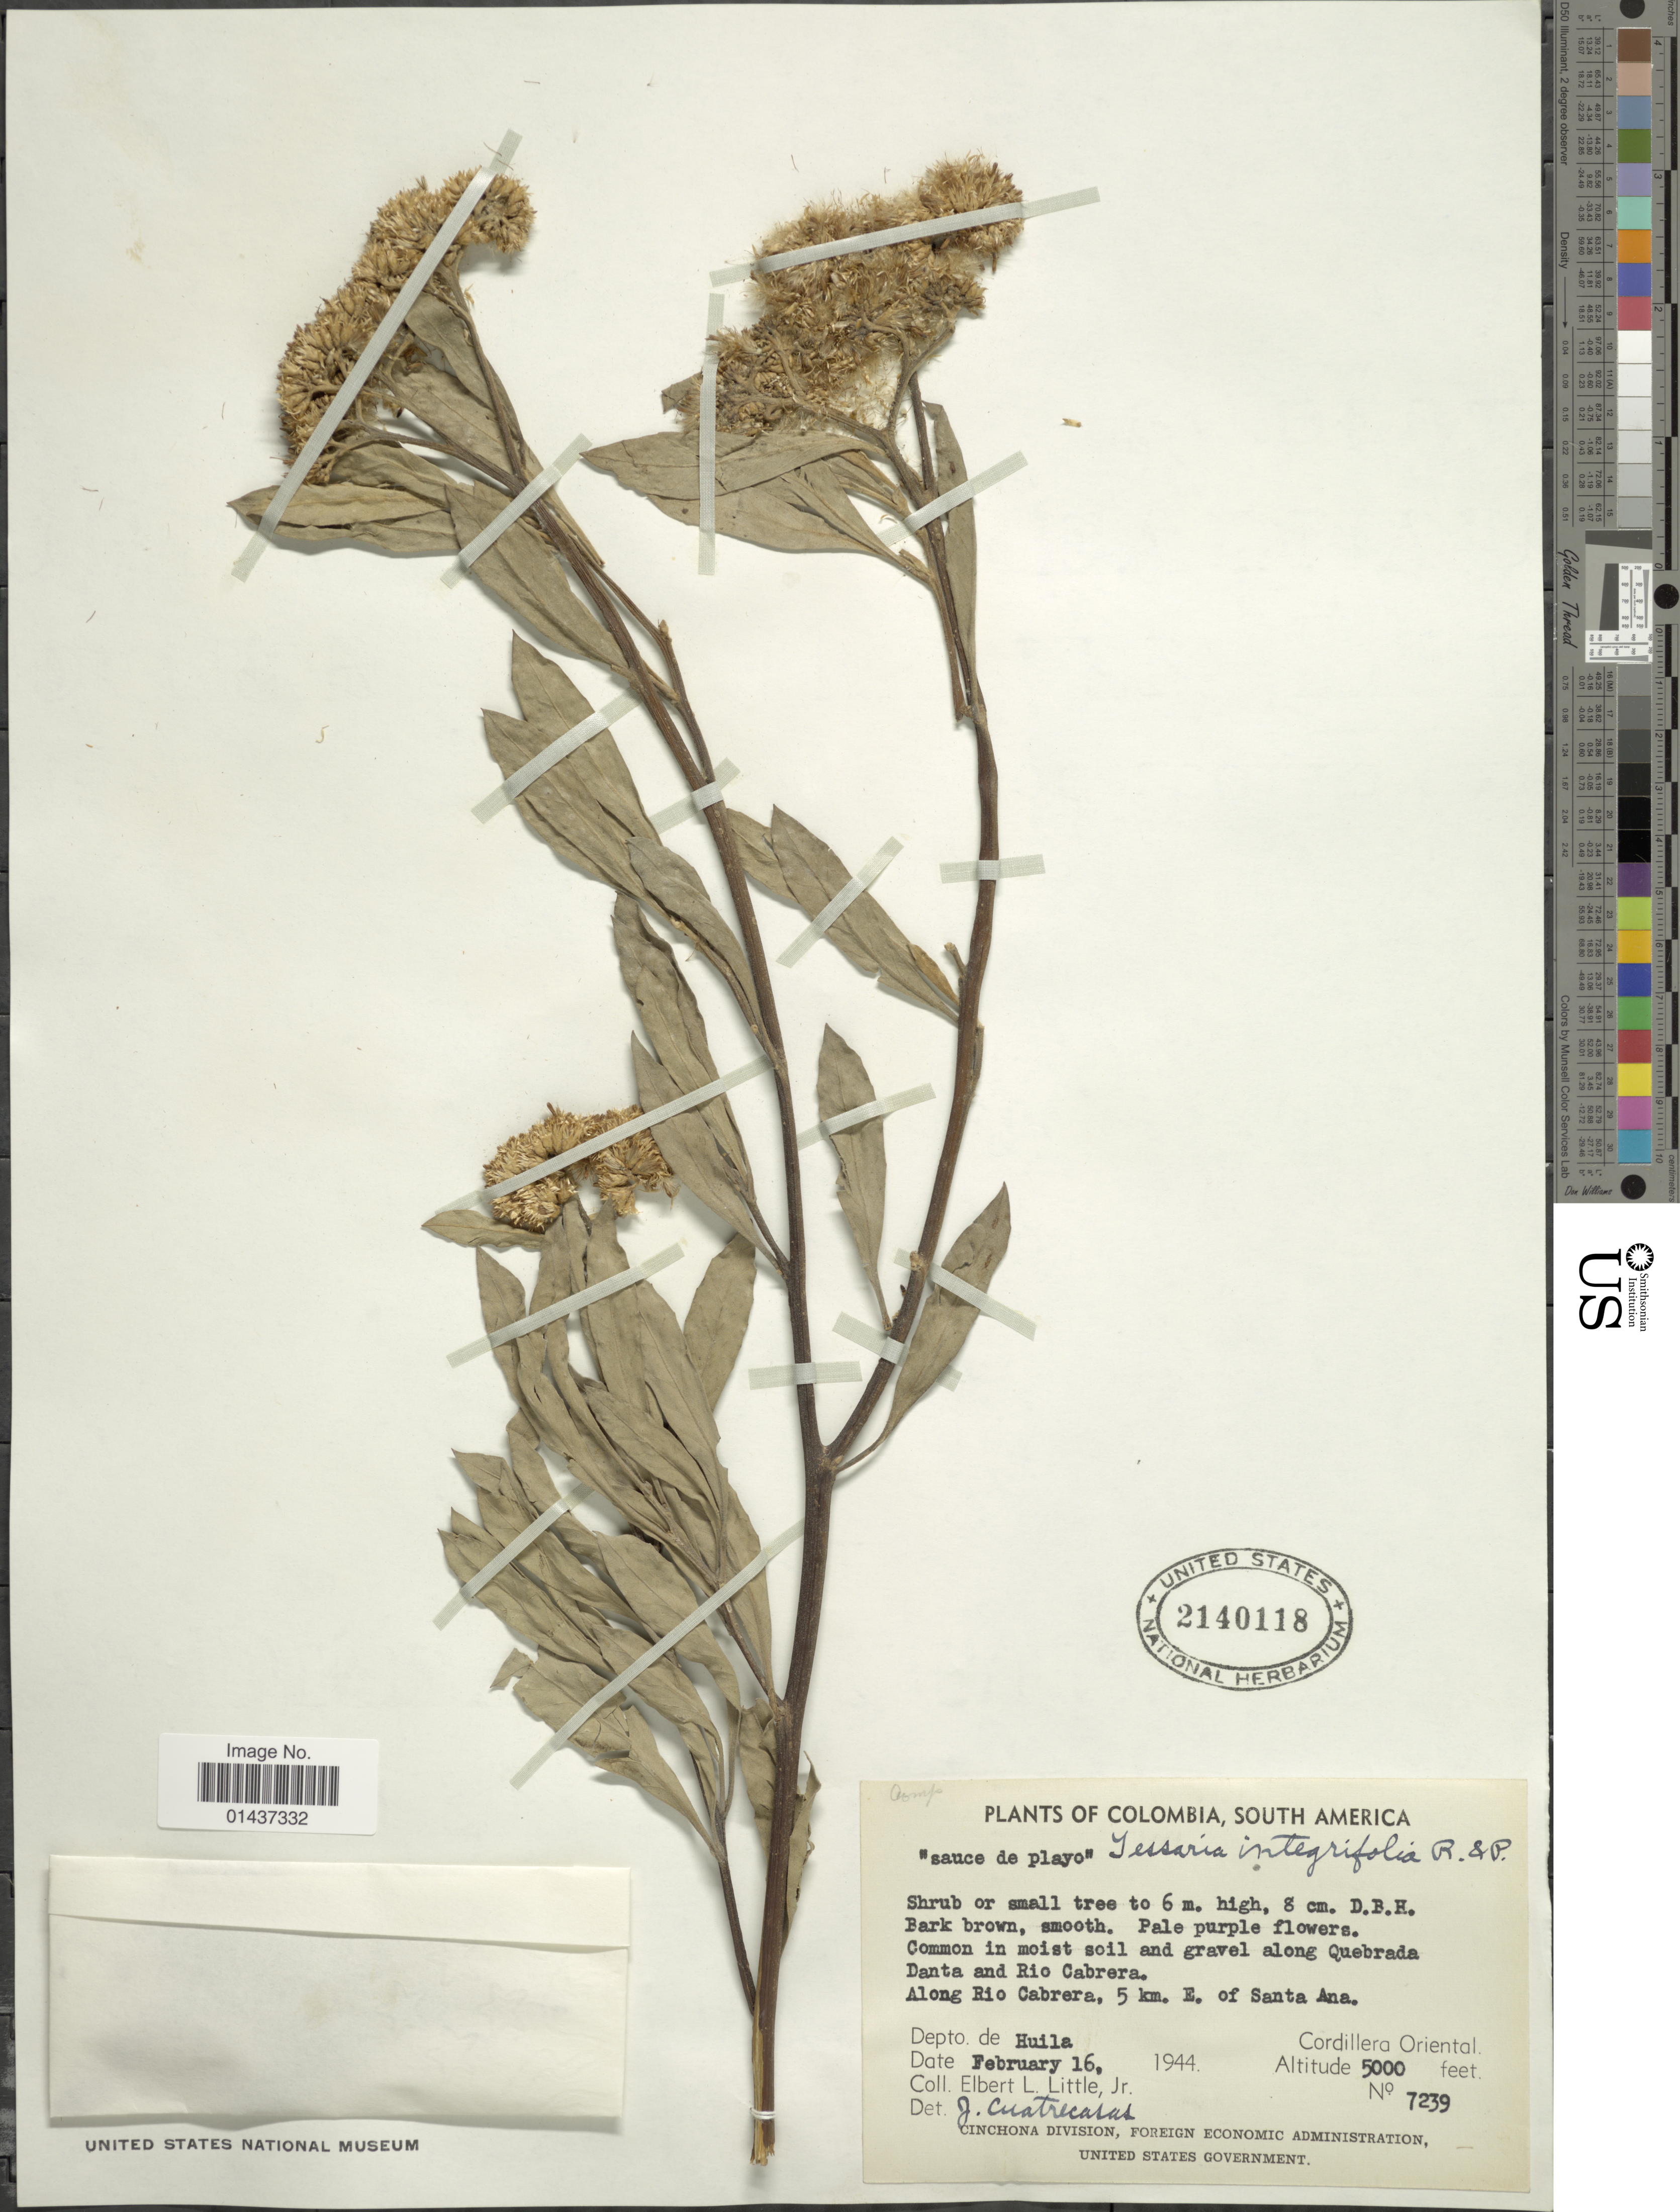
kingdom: Plantae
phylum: Tracheophyta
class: Magnoliopsida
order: Asterales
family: Asteraceae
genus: Tessaria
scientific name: Tessaria integrifolia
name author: Ruiz & Pav.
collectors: E. L. Little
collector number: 7239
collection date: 1944-02-16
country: Colombia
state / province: Huila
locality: Common in moist soil and gravel along Quebrada Danta and Rio Cabrera, Along Rio Cabrera, 5 km. E. of Santa Ana, Depto de Huila, Cordillera Oriental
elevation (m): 1524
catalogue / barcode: US 2140118